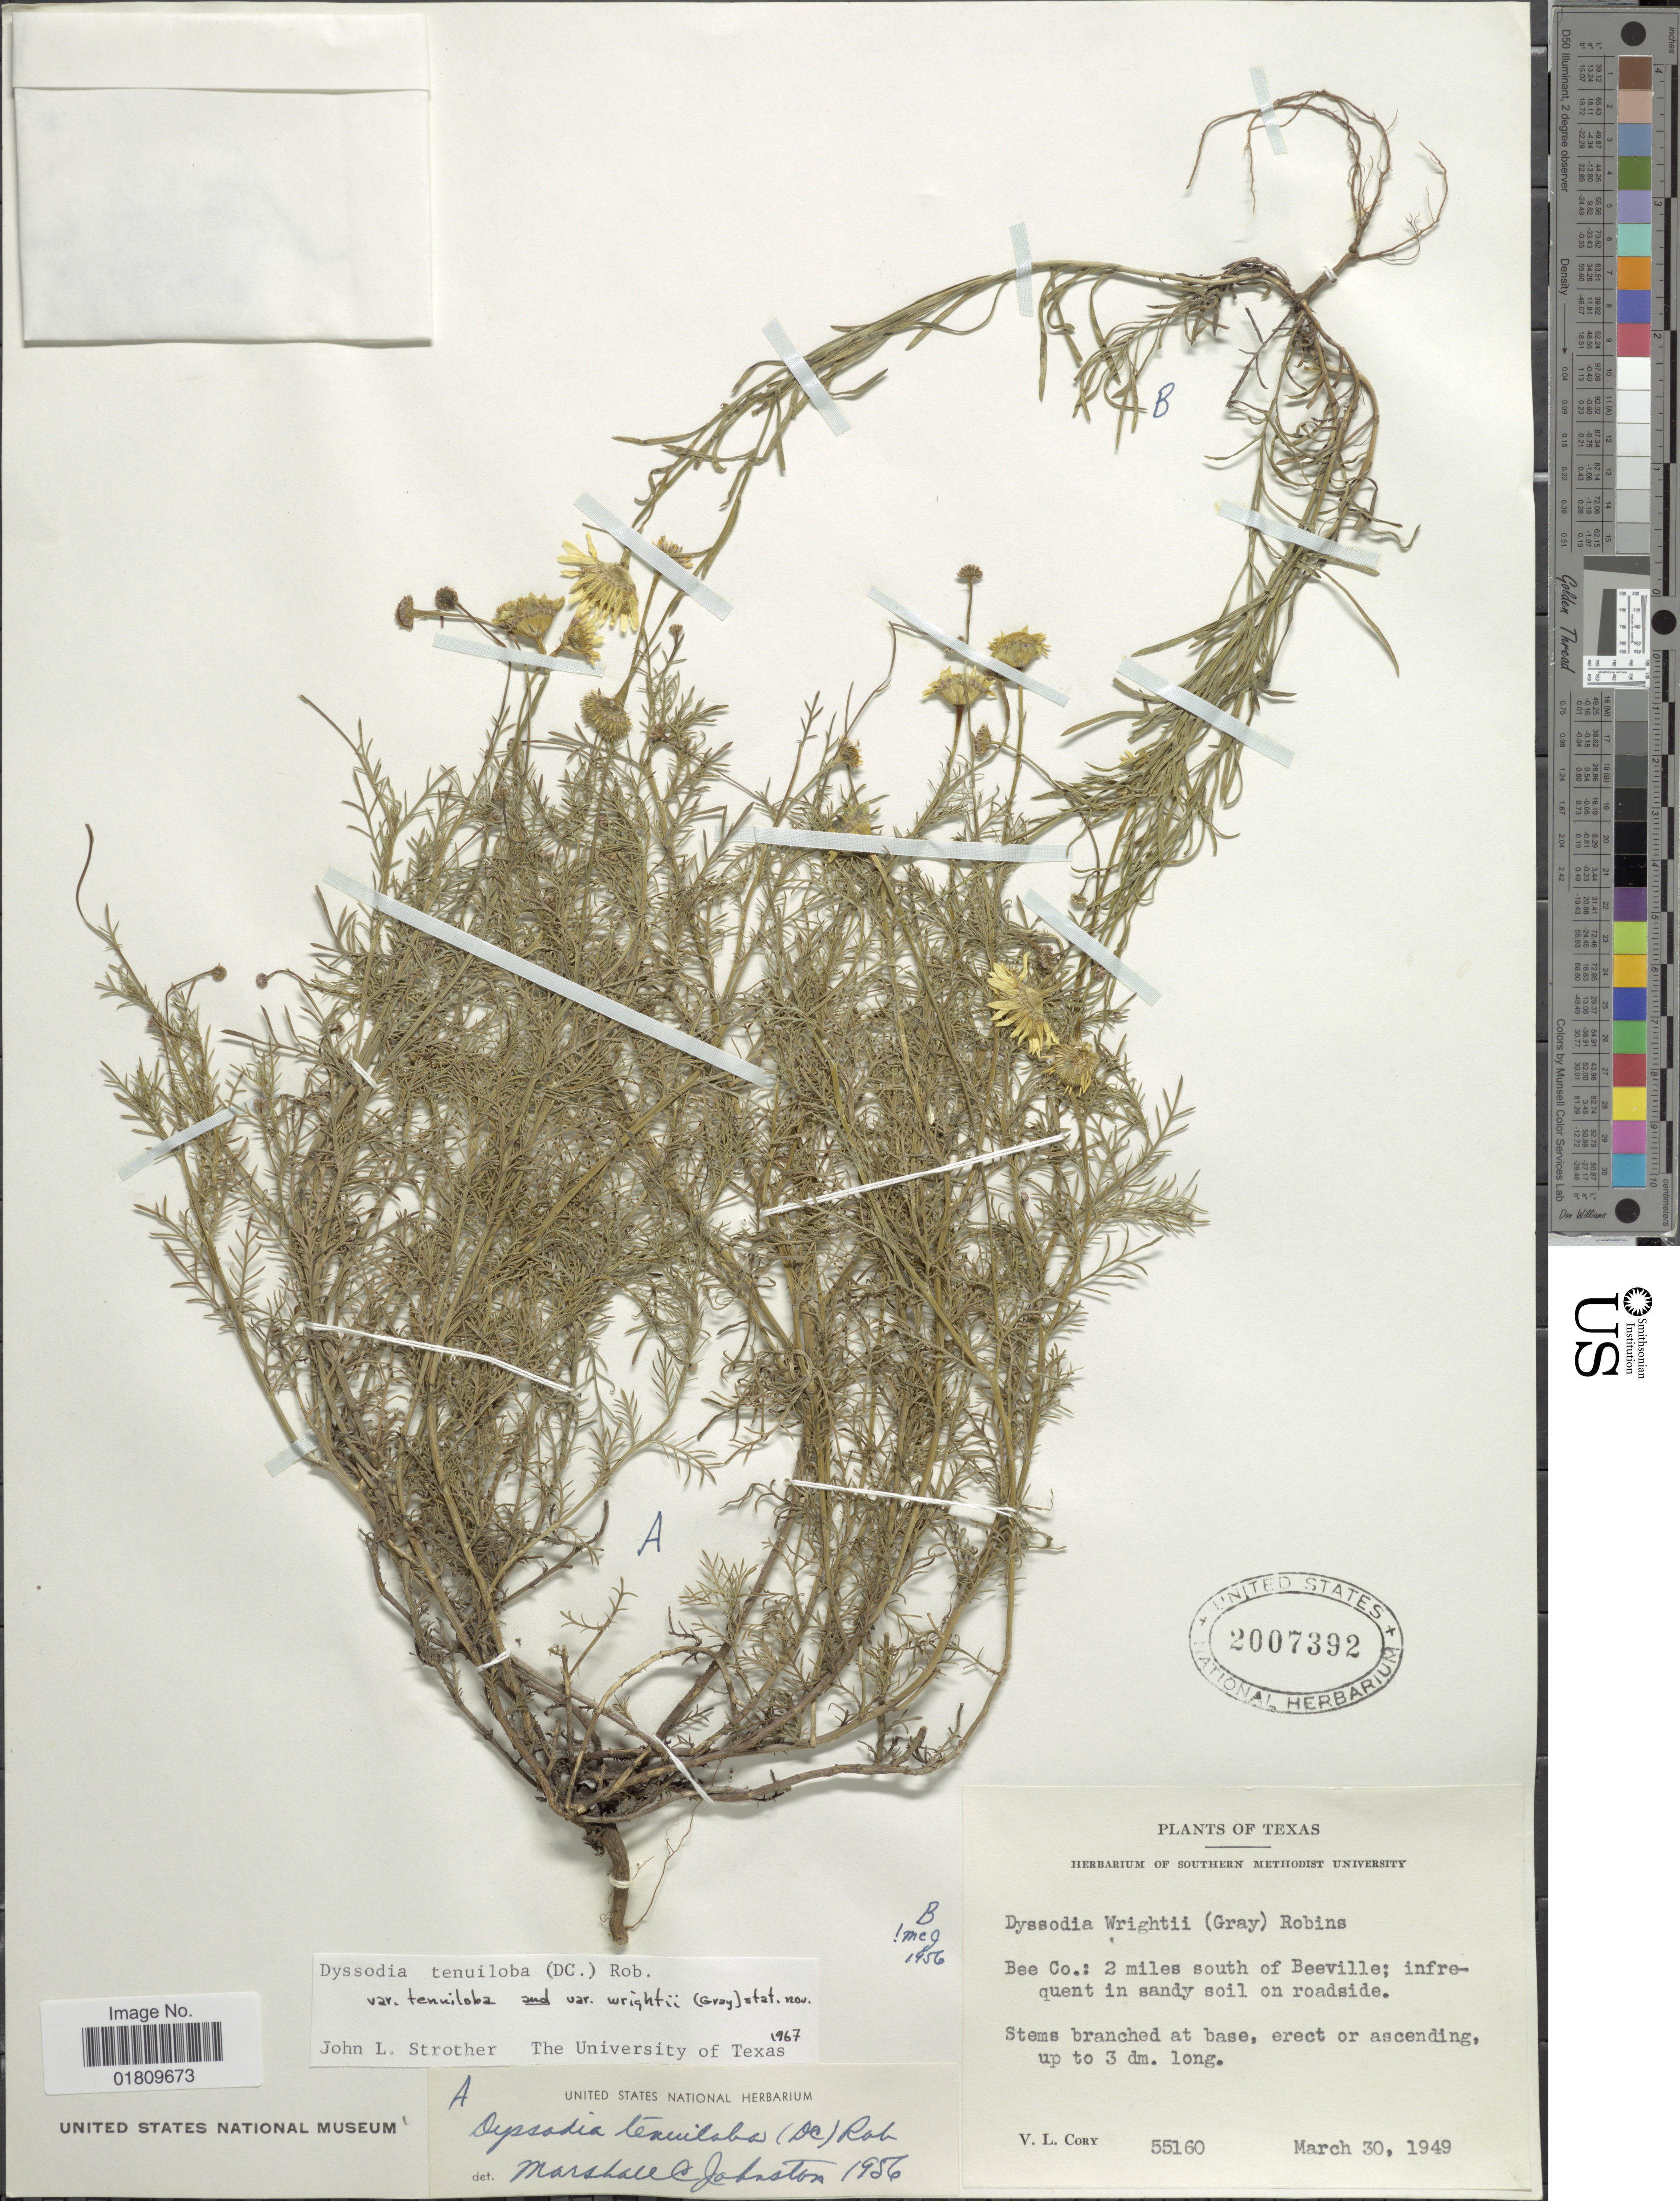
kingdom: Plantae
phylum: Tracheophyta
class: Magnoliopsida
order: Asterales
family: Asteraceae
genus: Thymophylla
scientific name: Thymophylla tenuiloba var. wrightii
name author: (A. Gray) Strother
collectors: V. Cory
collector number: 55160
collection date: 1949-03-30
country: United States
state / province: Texas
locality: Bee co.: 2 miles south of Beeville; infrequent in sandy soil on roadside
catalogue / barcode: US 2007392